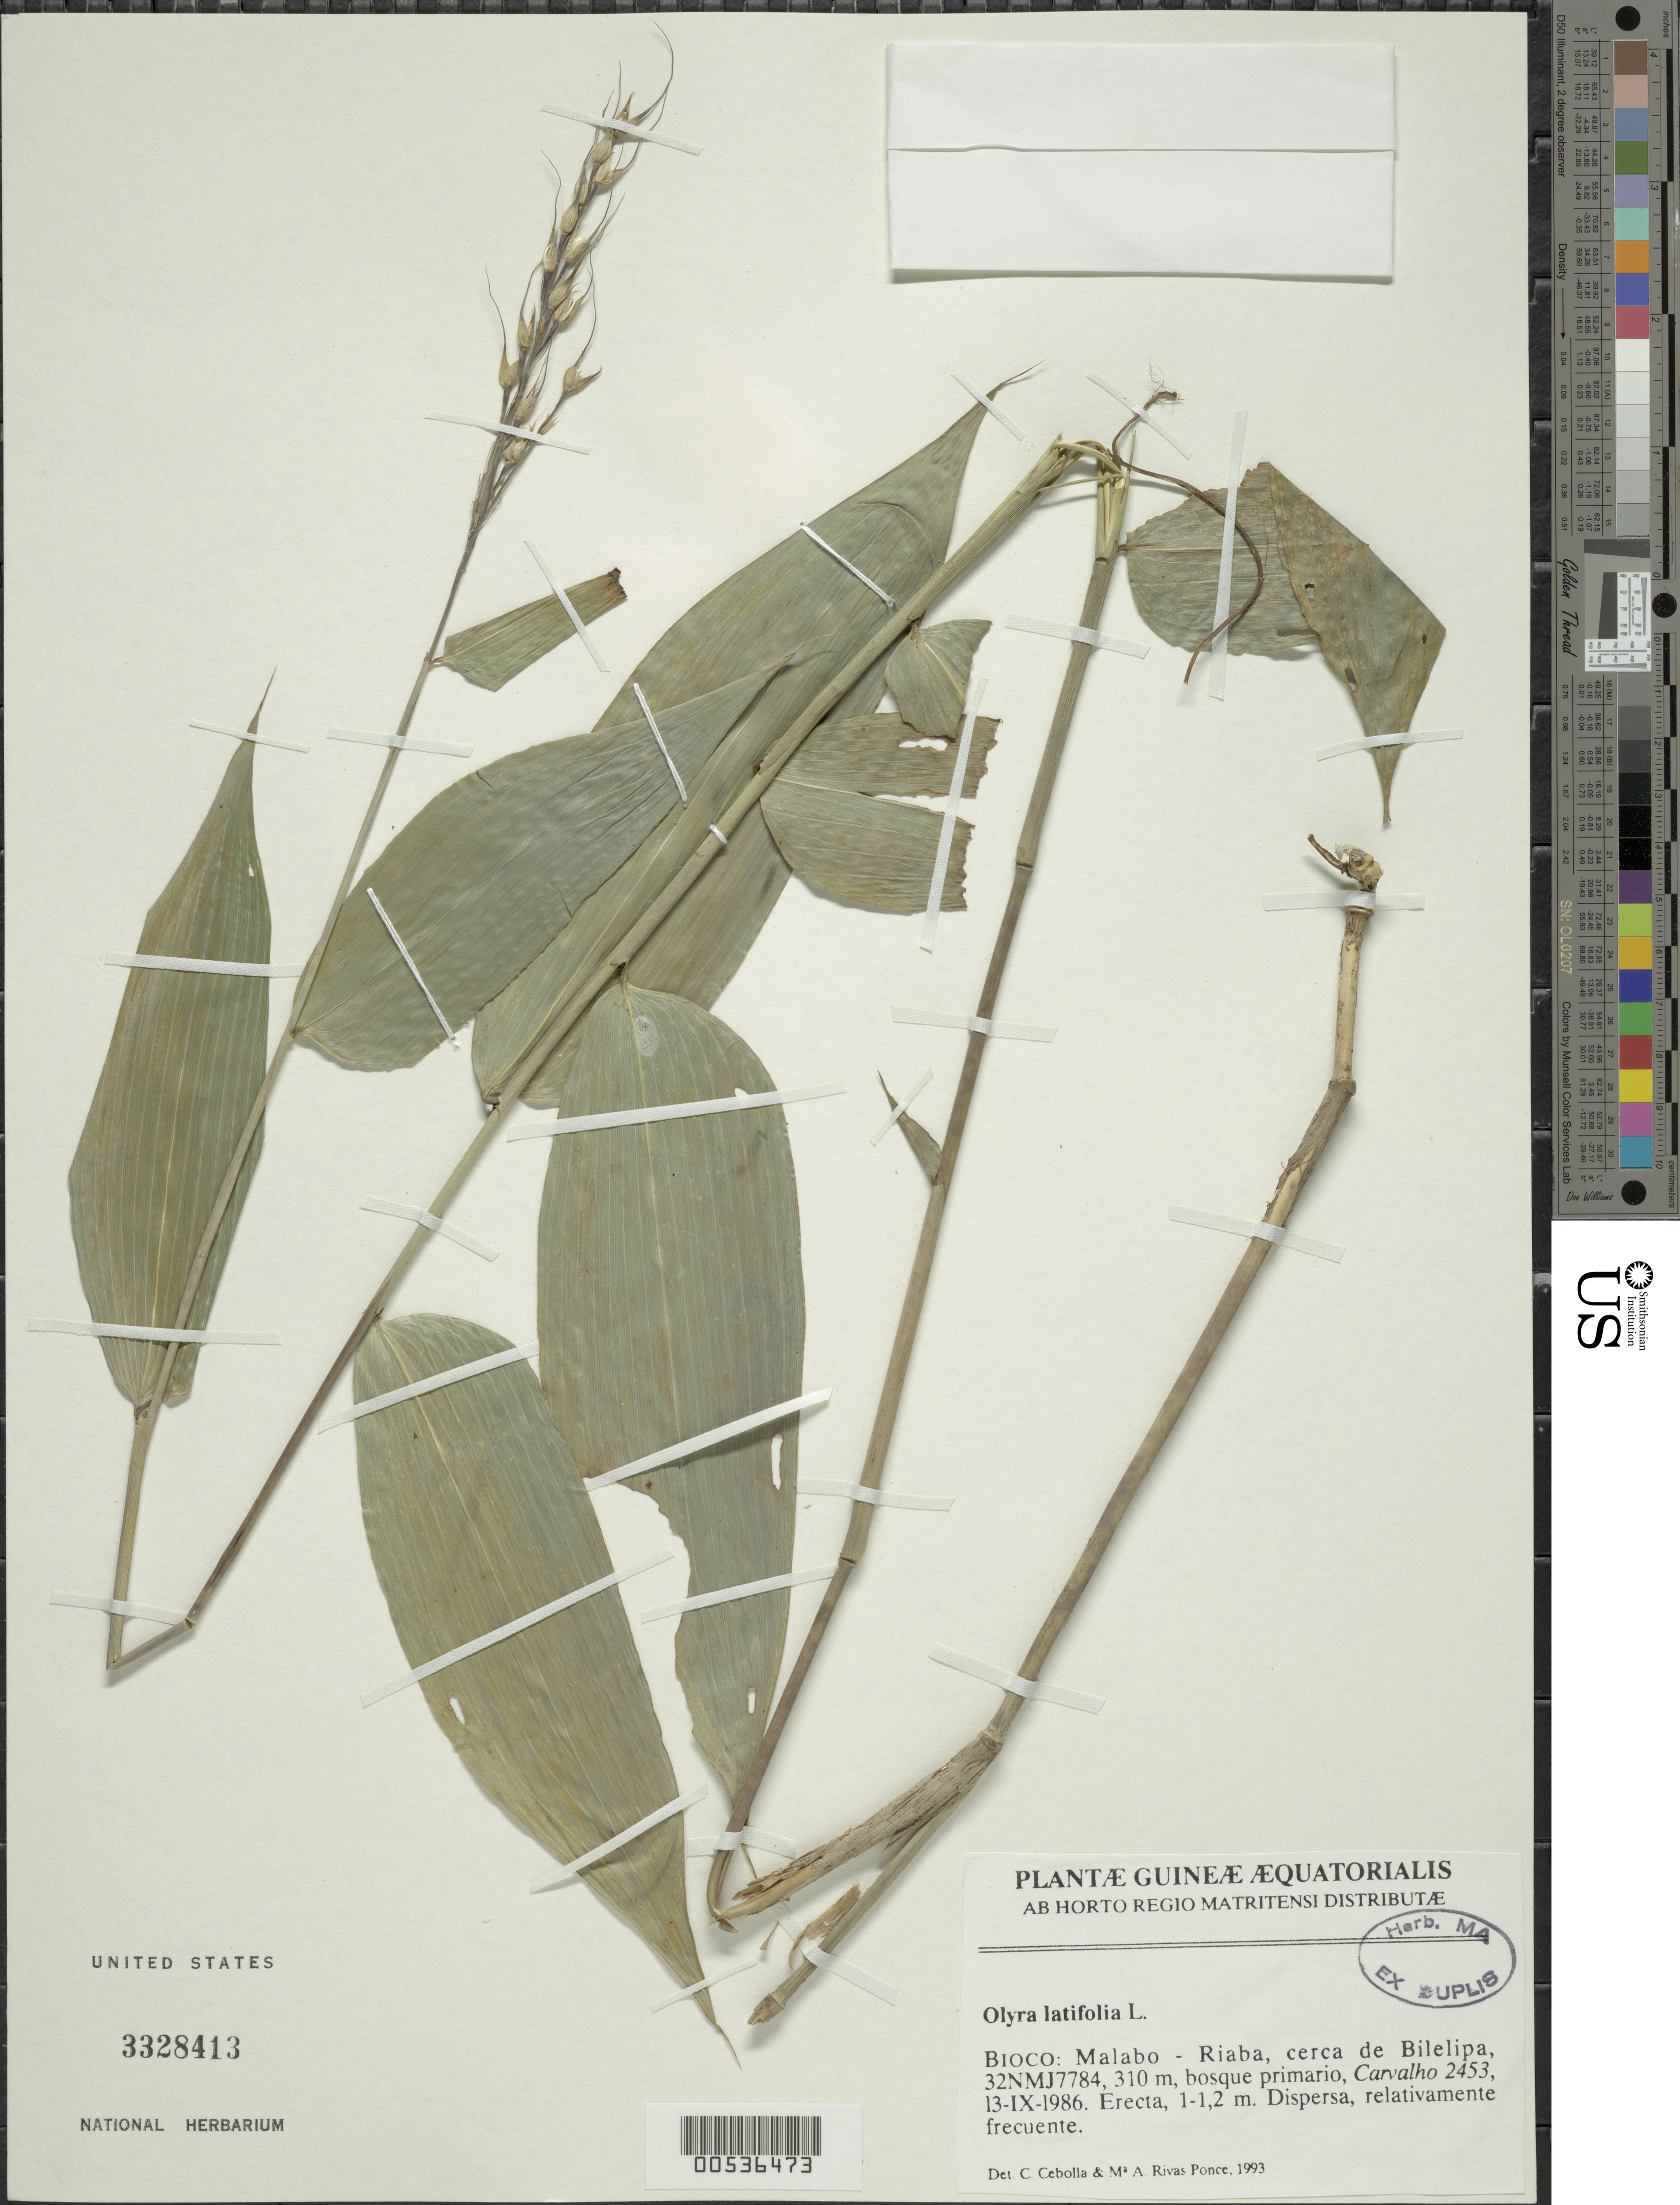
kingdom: Plantae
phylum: Tracheophyta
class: Liliopsida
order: Poales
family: Poaceae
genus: Olyra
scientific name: Olyra latifolia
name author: L.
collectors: Carvalho, --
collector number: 2453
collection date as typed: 13 Sep 1986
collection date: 1986-09-13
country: Equatorial Guinea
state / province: Bioko Norte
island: Bioko Island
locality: Bioco, Malabo - Riaba, Cerca de Bilelipa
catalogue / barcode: US 3328413